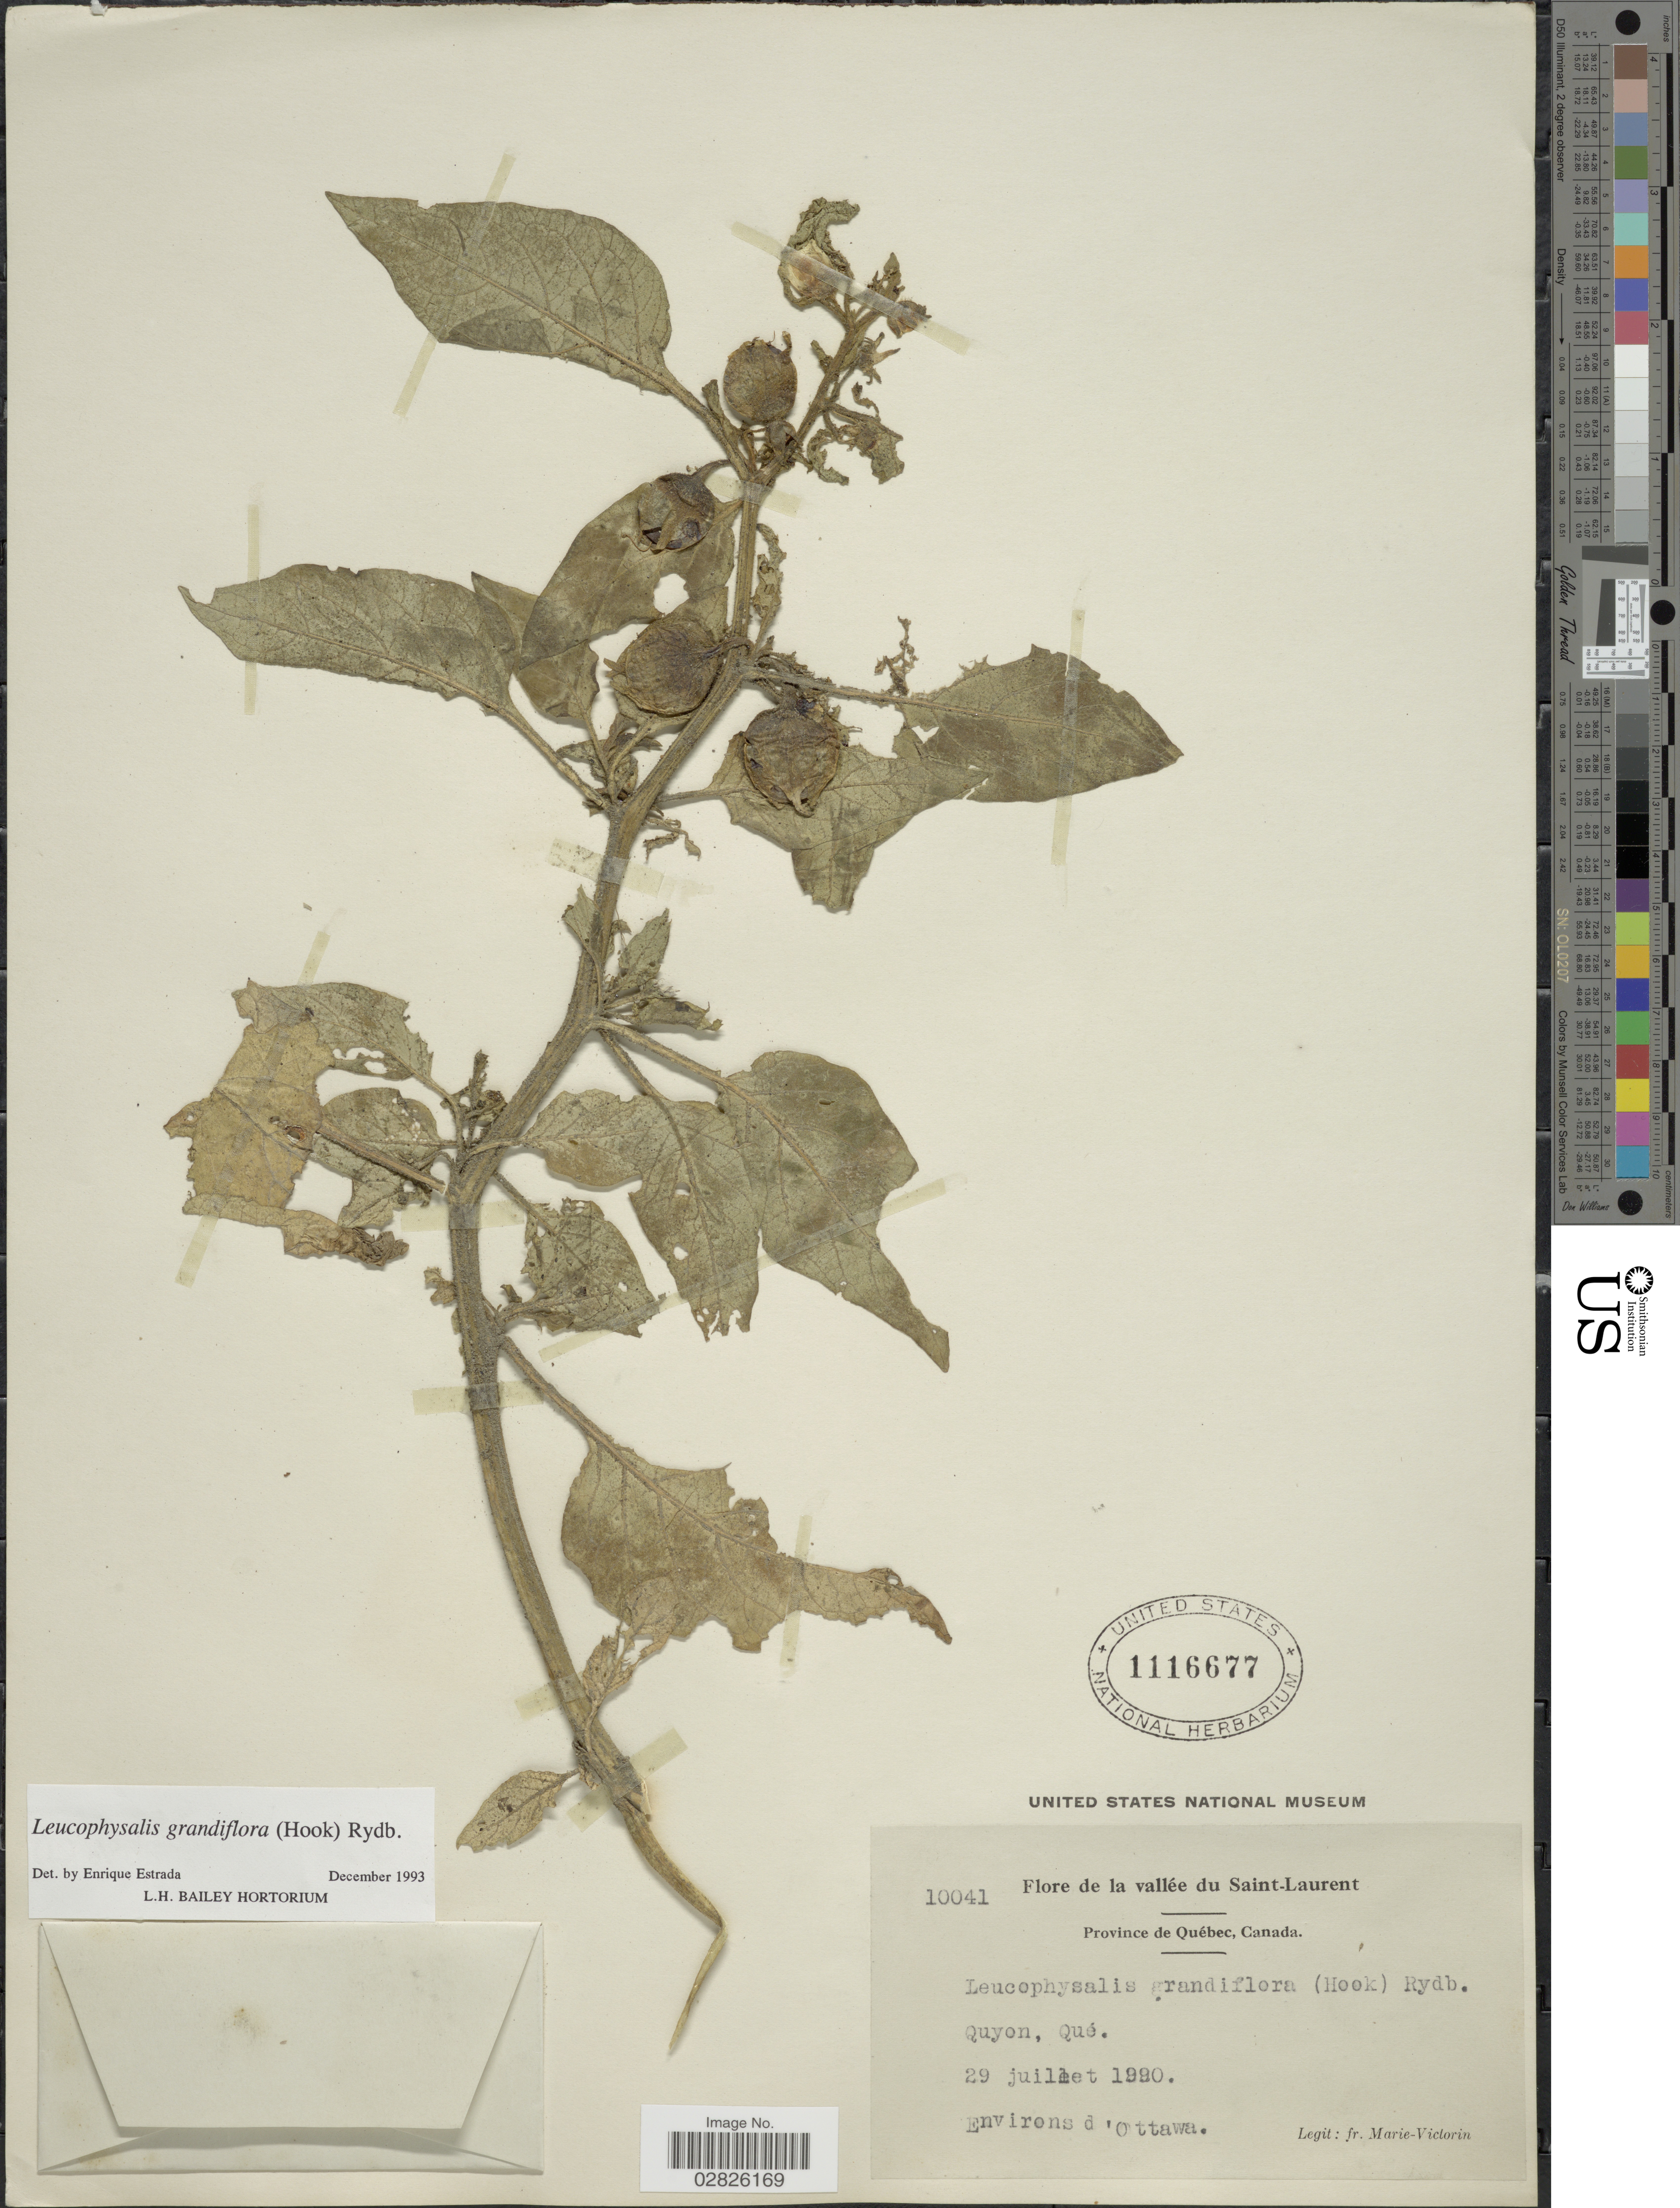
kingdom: Plantae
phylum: Tracheophyta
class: Magnoliopsida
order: Solanales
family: Solanaceae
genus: Leucophysalis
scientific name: Leucophysalis grandiflora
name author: (Hook.) Rydb.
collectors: F. Marie-Victorin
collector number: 10041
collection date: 1990-07-29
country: Canada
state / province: Quebec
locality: La vallée du Saint-Laurent. Province du Québec. Quyon. Environs d'Ottawa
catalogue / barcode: US 1116677